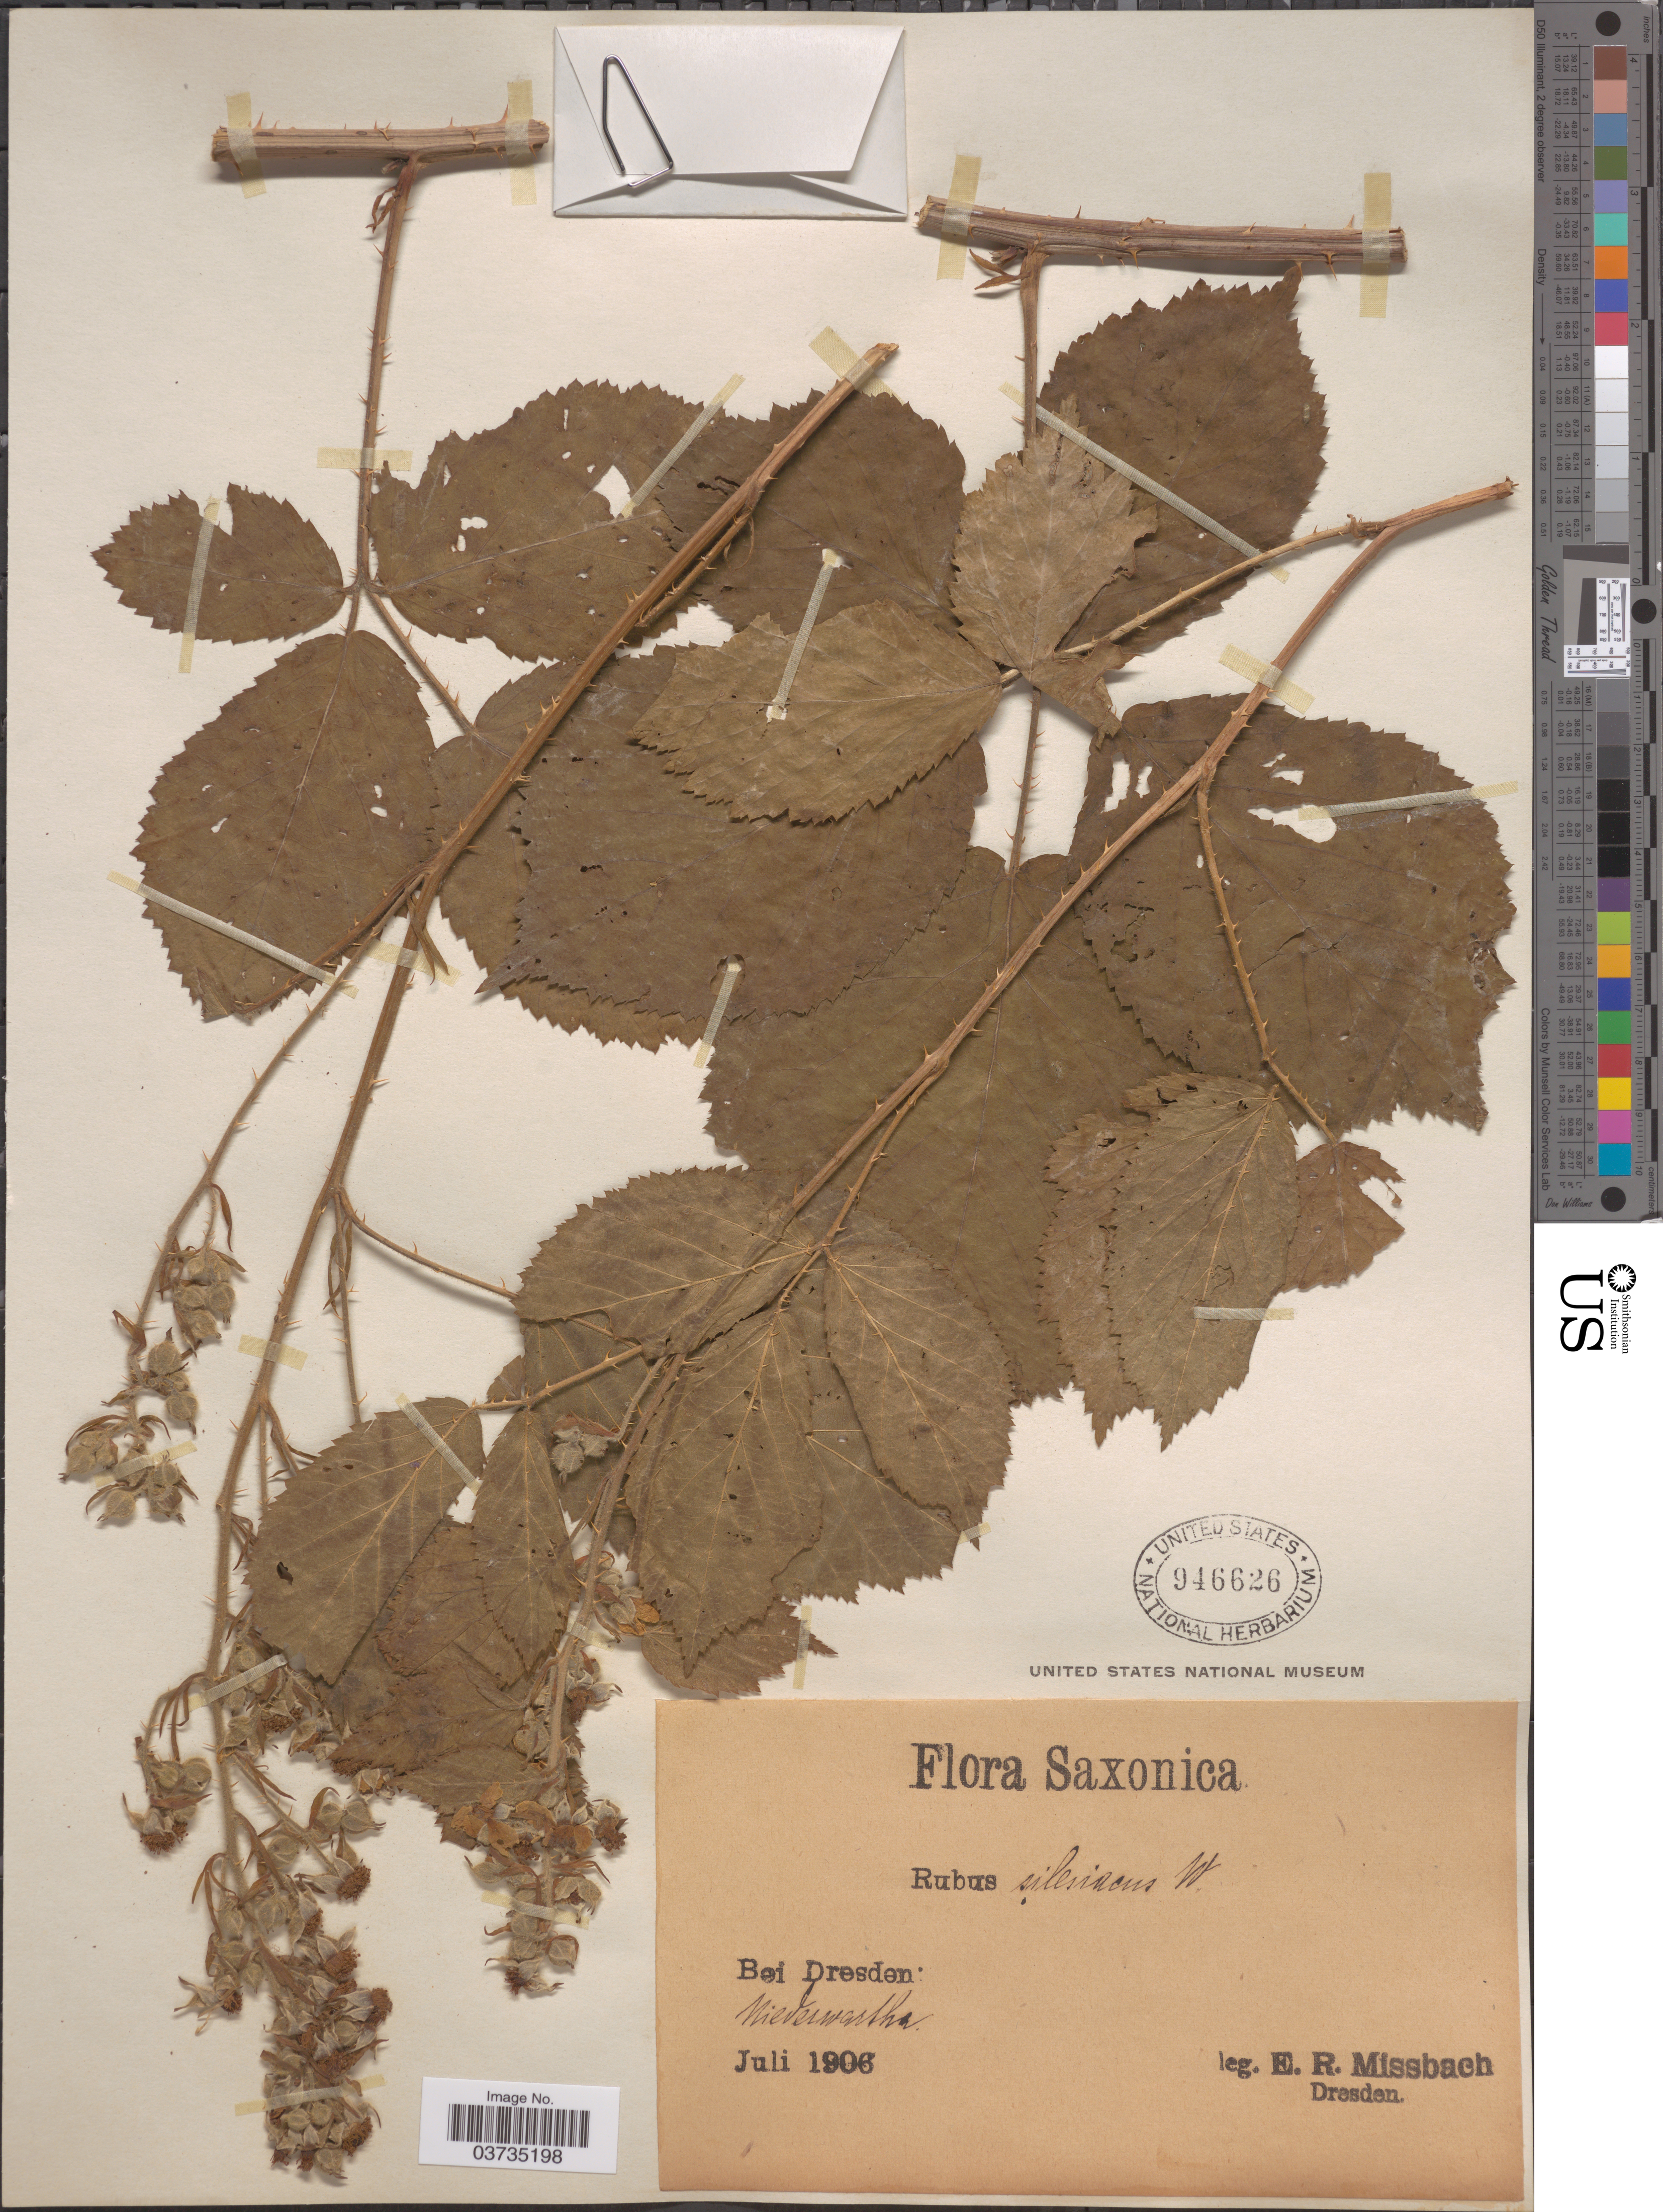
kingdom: Plantae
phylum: Tracheophyta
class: Magnoliopsida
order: Rosales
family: Rosaceae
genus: Rubus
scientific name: Rubus silesiacus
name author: Weihe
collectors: E. Missbach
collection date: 1906-07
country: Germany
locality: Saxonica. Bei Dresden. Niederwartha.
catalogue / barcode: US 946626